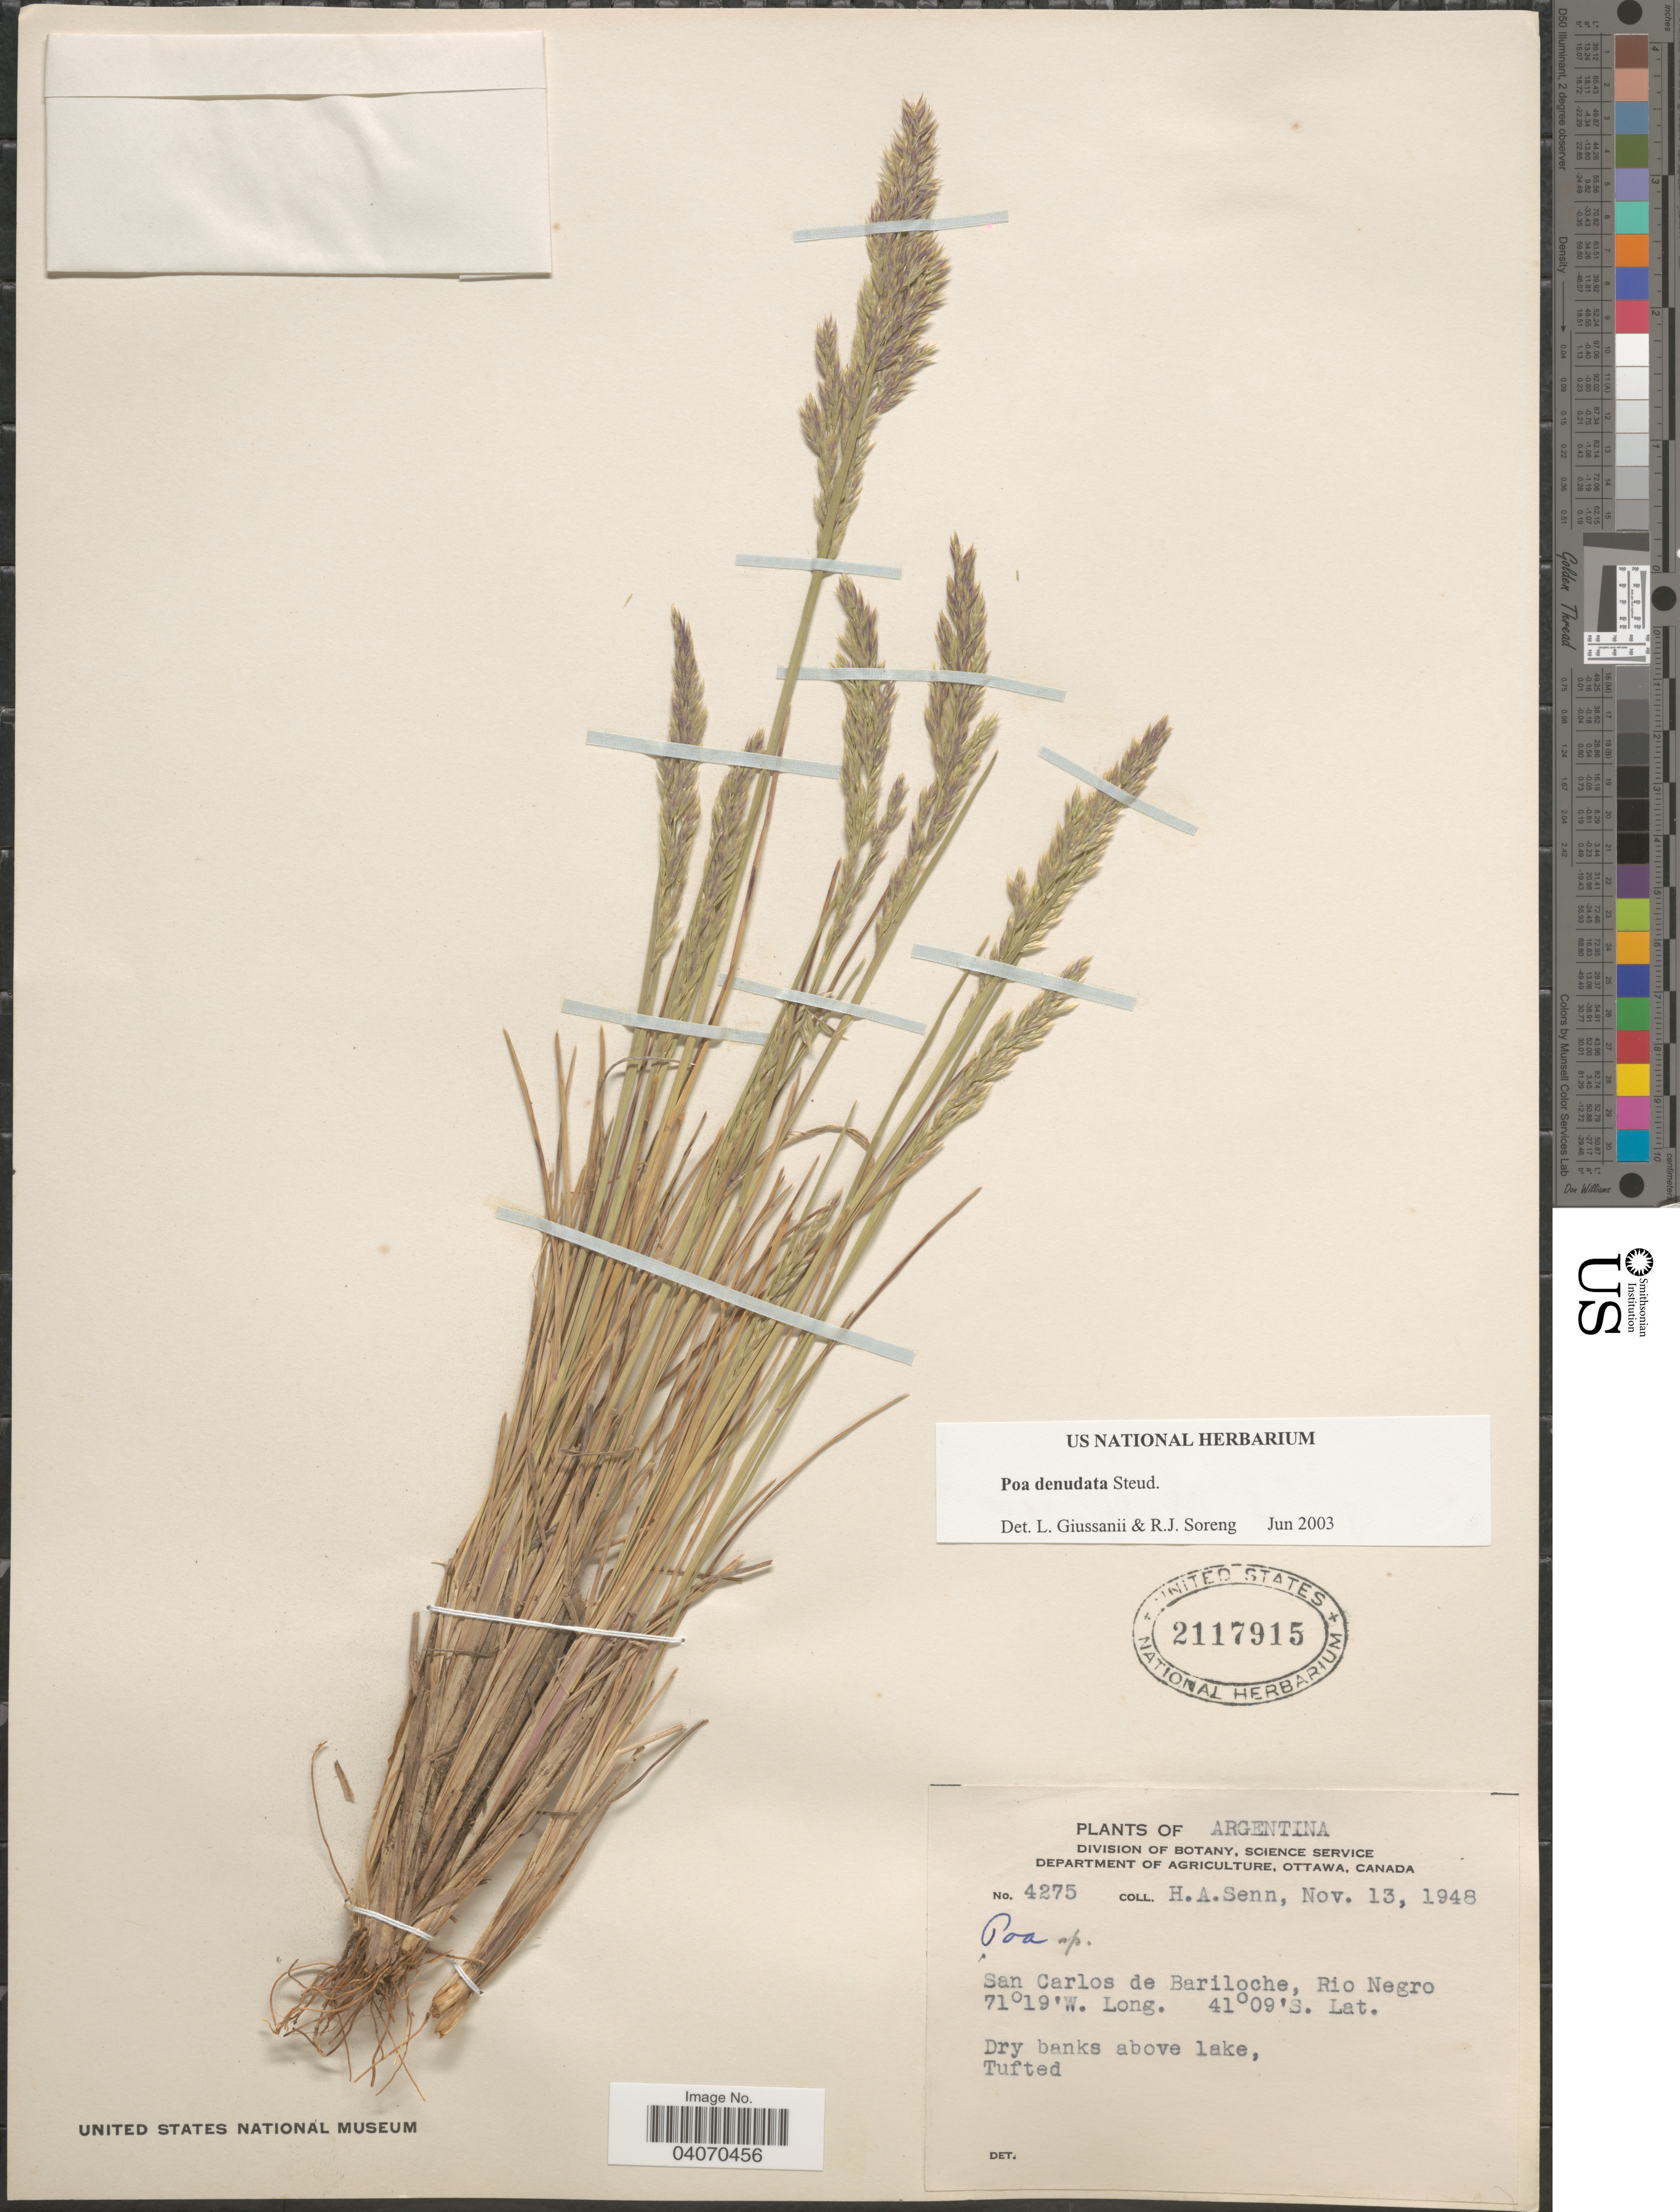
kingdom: Plantae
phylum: Tracheophyta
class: Liliopsida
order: Poales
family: Poaceae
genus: Poa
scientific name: Poa denudata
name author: Steud.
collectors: H. Senn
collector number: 4275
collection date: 1948-11-13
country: Argentina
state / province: Rio Negro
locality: San Carlos de Bariloche. Dry banks above lake, Tufted.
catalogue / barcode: US 2117915